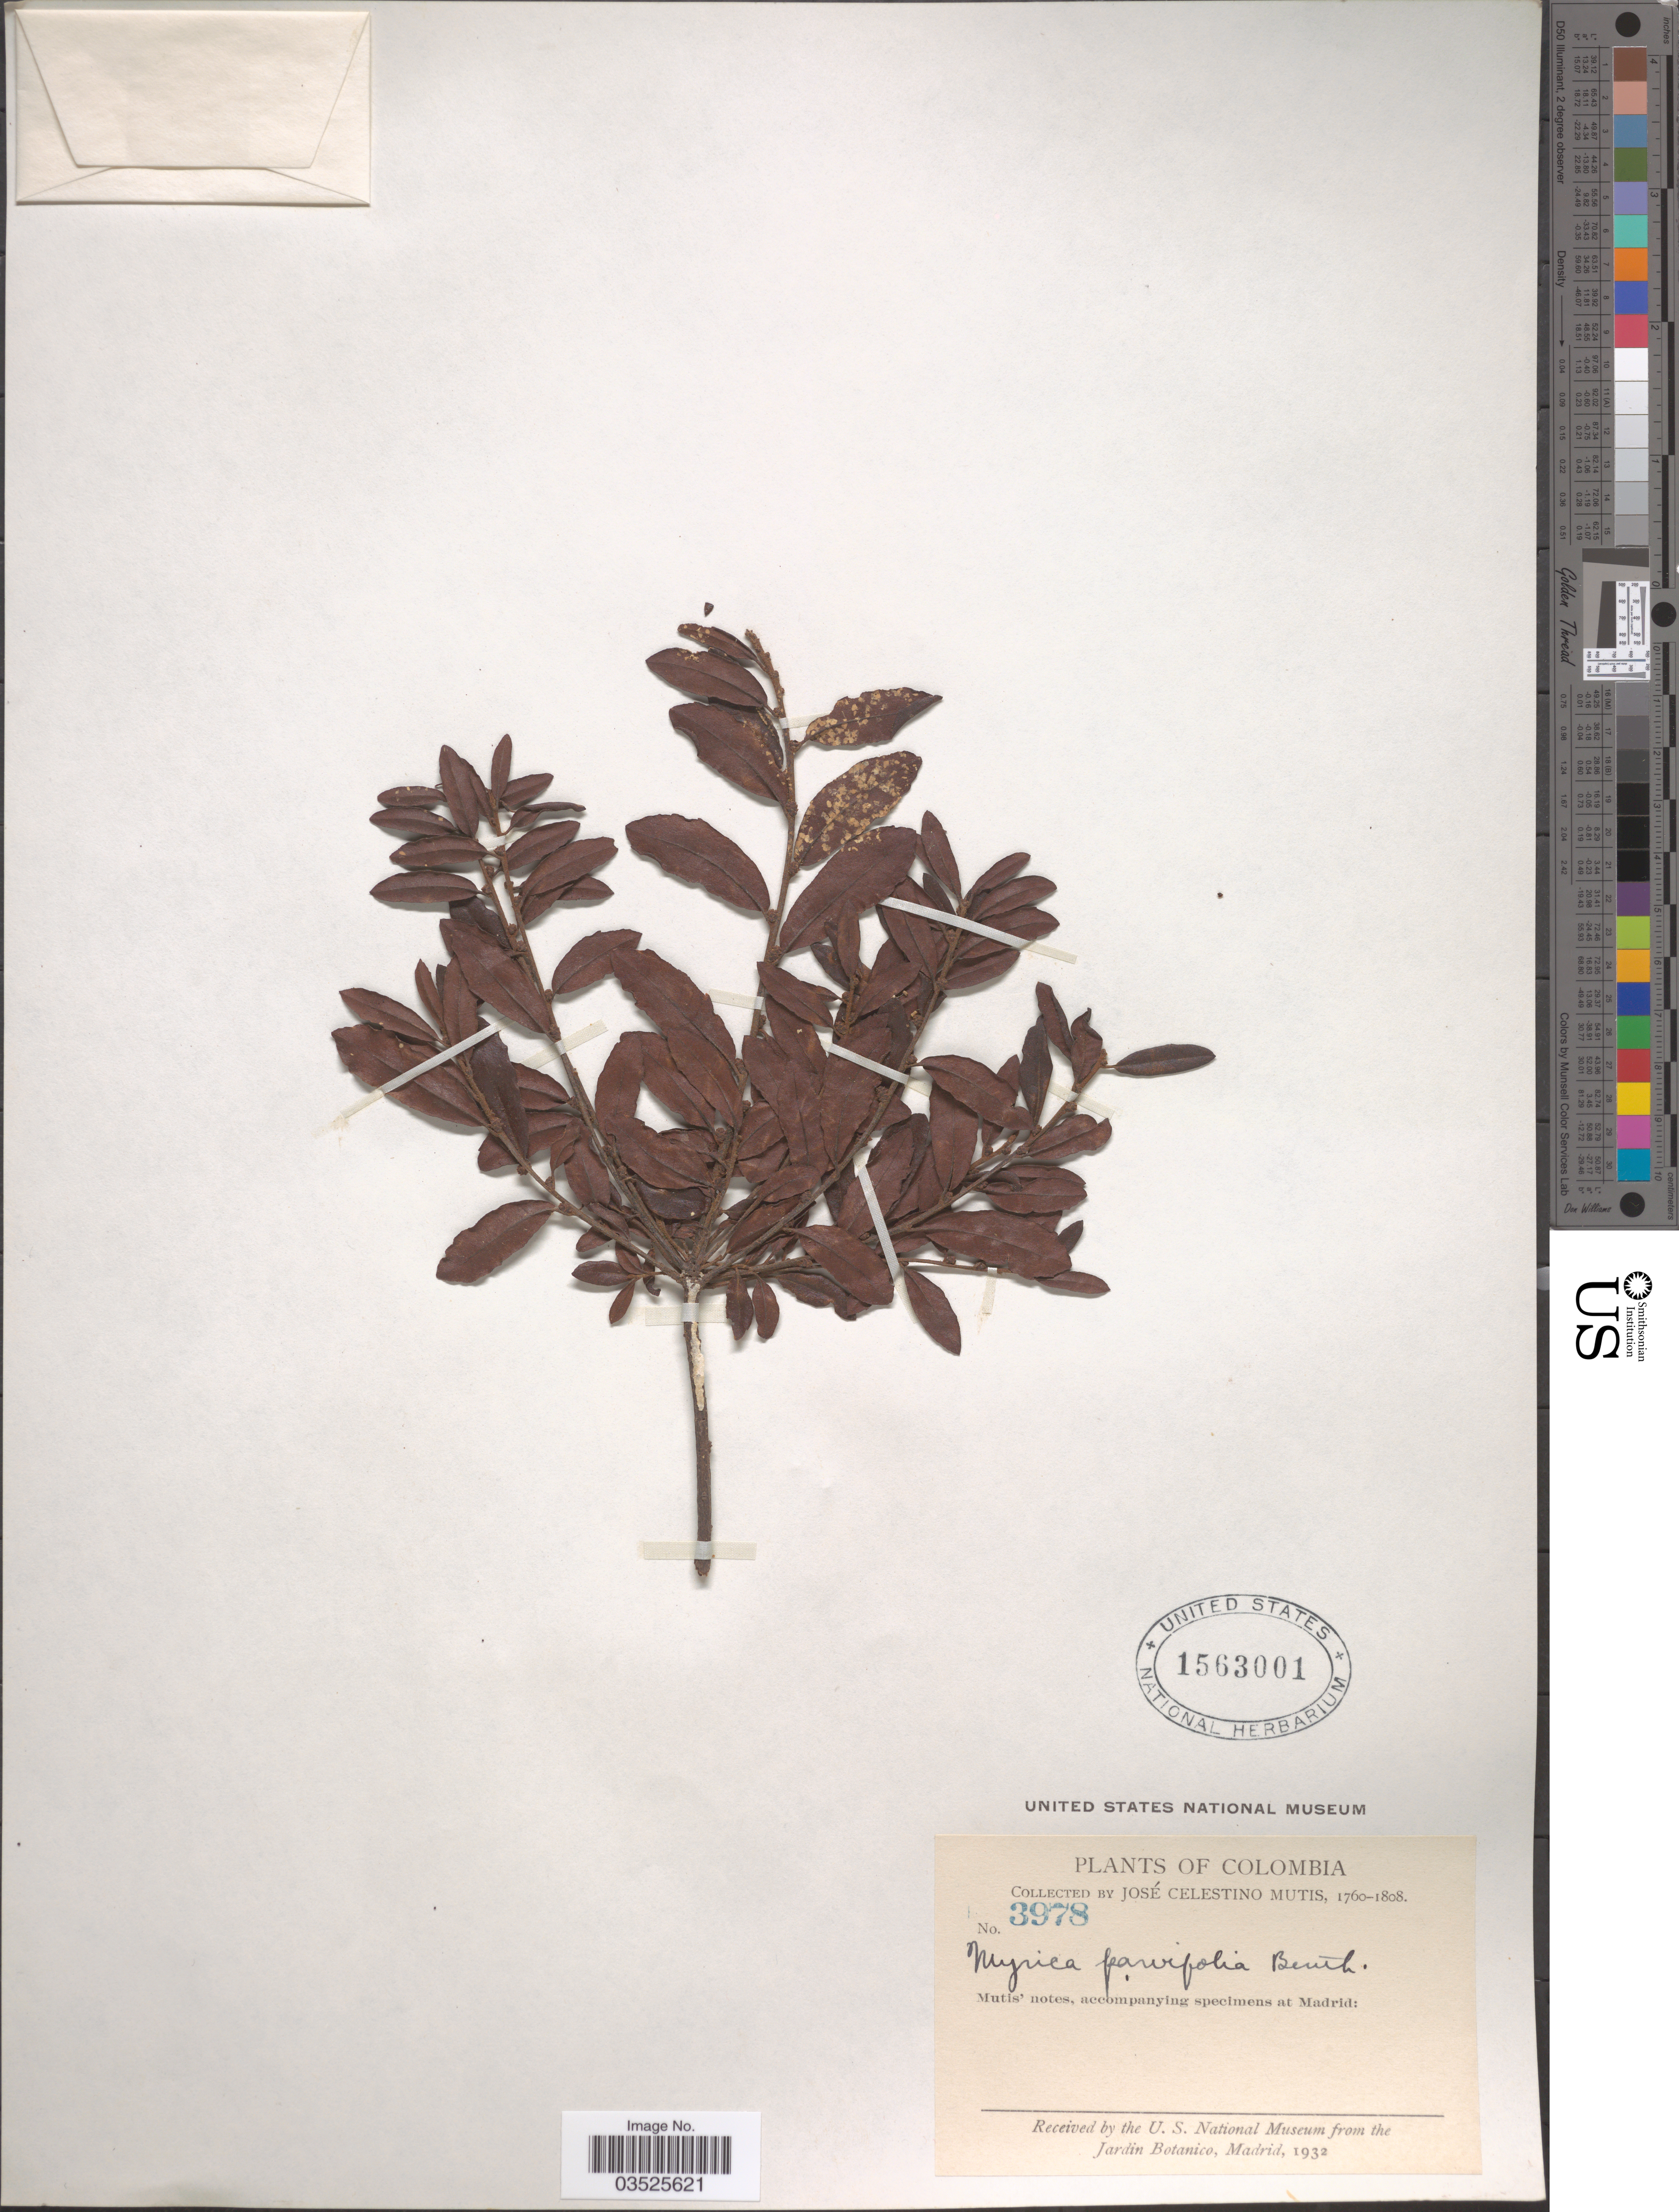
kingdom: Plantae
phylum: Tracheophyta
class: Magnoliopsida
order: Fagales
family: Myricaceae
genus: Morella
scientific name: Morella parvifolia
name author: (Benth.) Parra-Os.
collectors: J. C. B. Mutis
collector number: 3978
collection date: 1760/1808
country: Colombia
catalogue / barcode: US 1563001